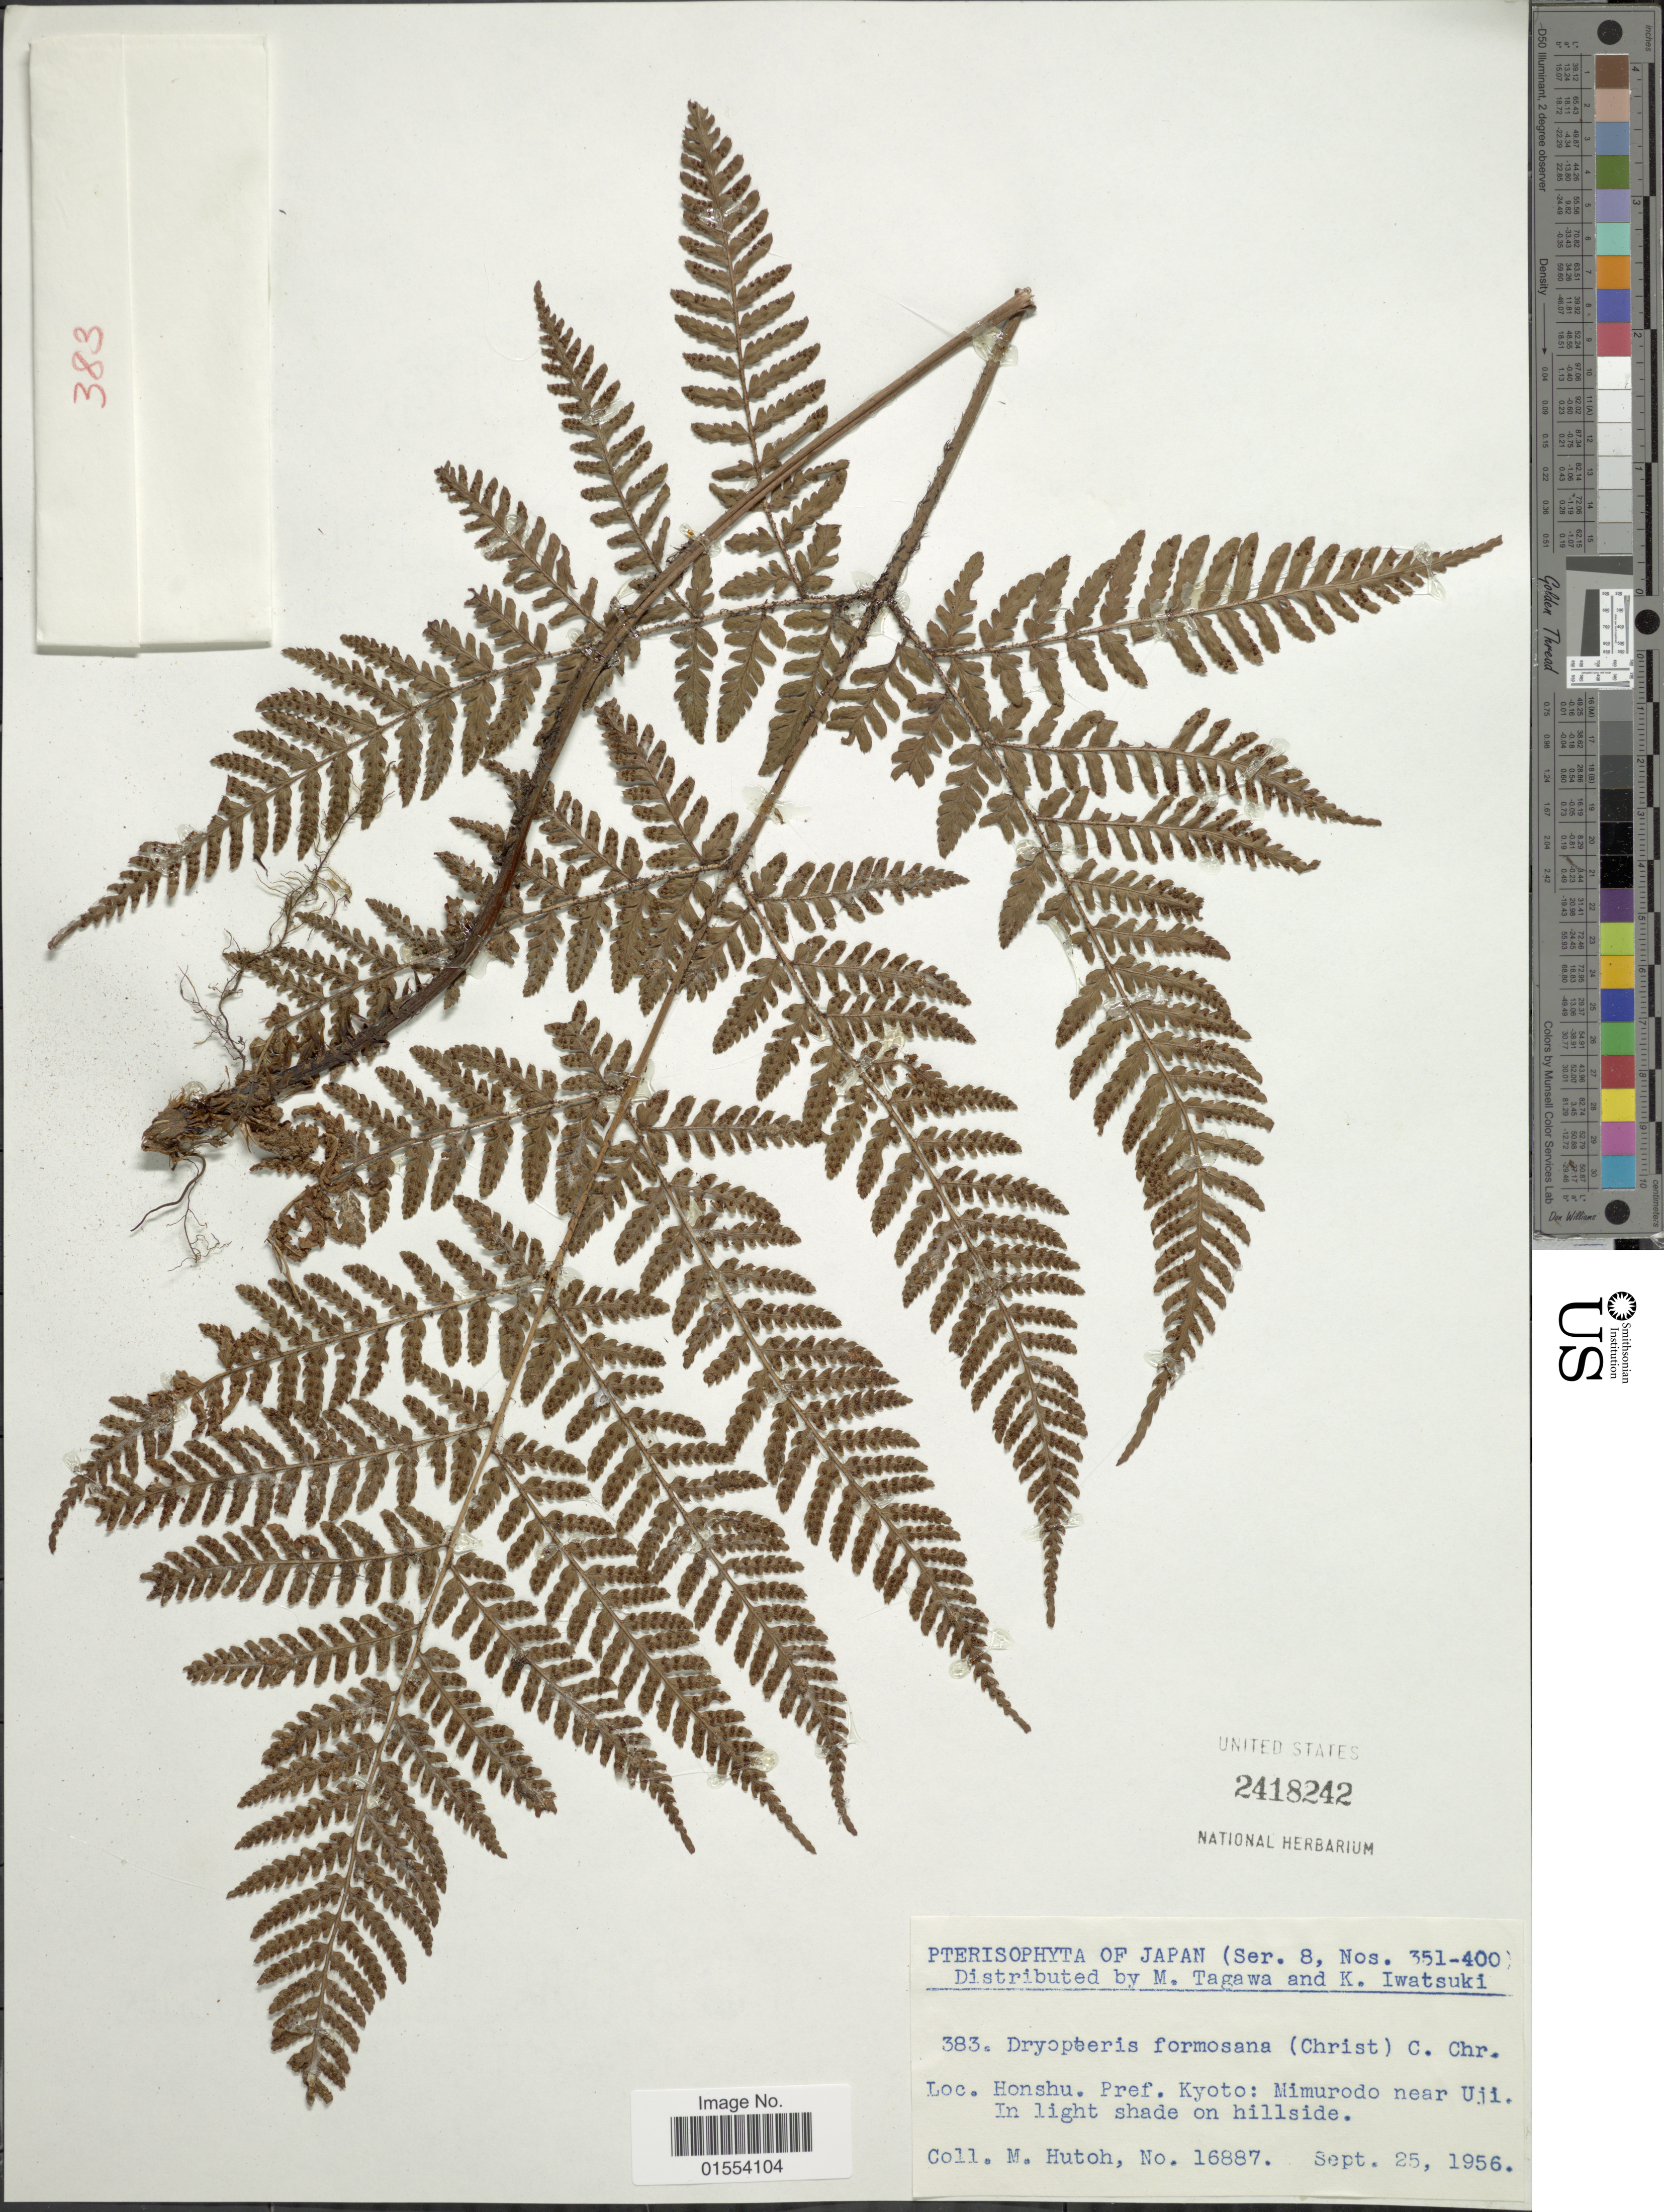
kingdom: Plantae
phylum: Tracheophyta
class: Polypodiopsida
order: Polypodiales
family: Dryopteridaceae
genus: Dryopteris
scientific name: Dryopteris formosana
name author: (Christ) C. Chr.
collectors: M. Hutoh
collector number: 16887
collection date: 1956-09-25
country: Japan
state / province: Kyoto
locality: Japan, Honshu. Pref. Kyoto: Mimurodo near Uji.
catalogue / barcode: US 2418242